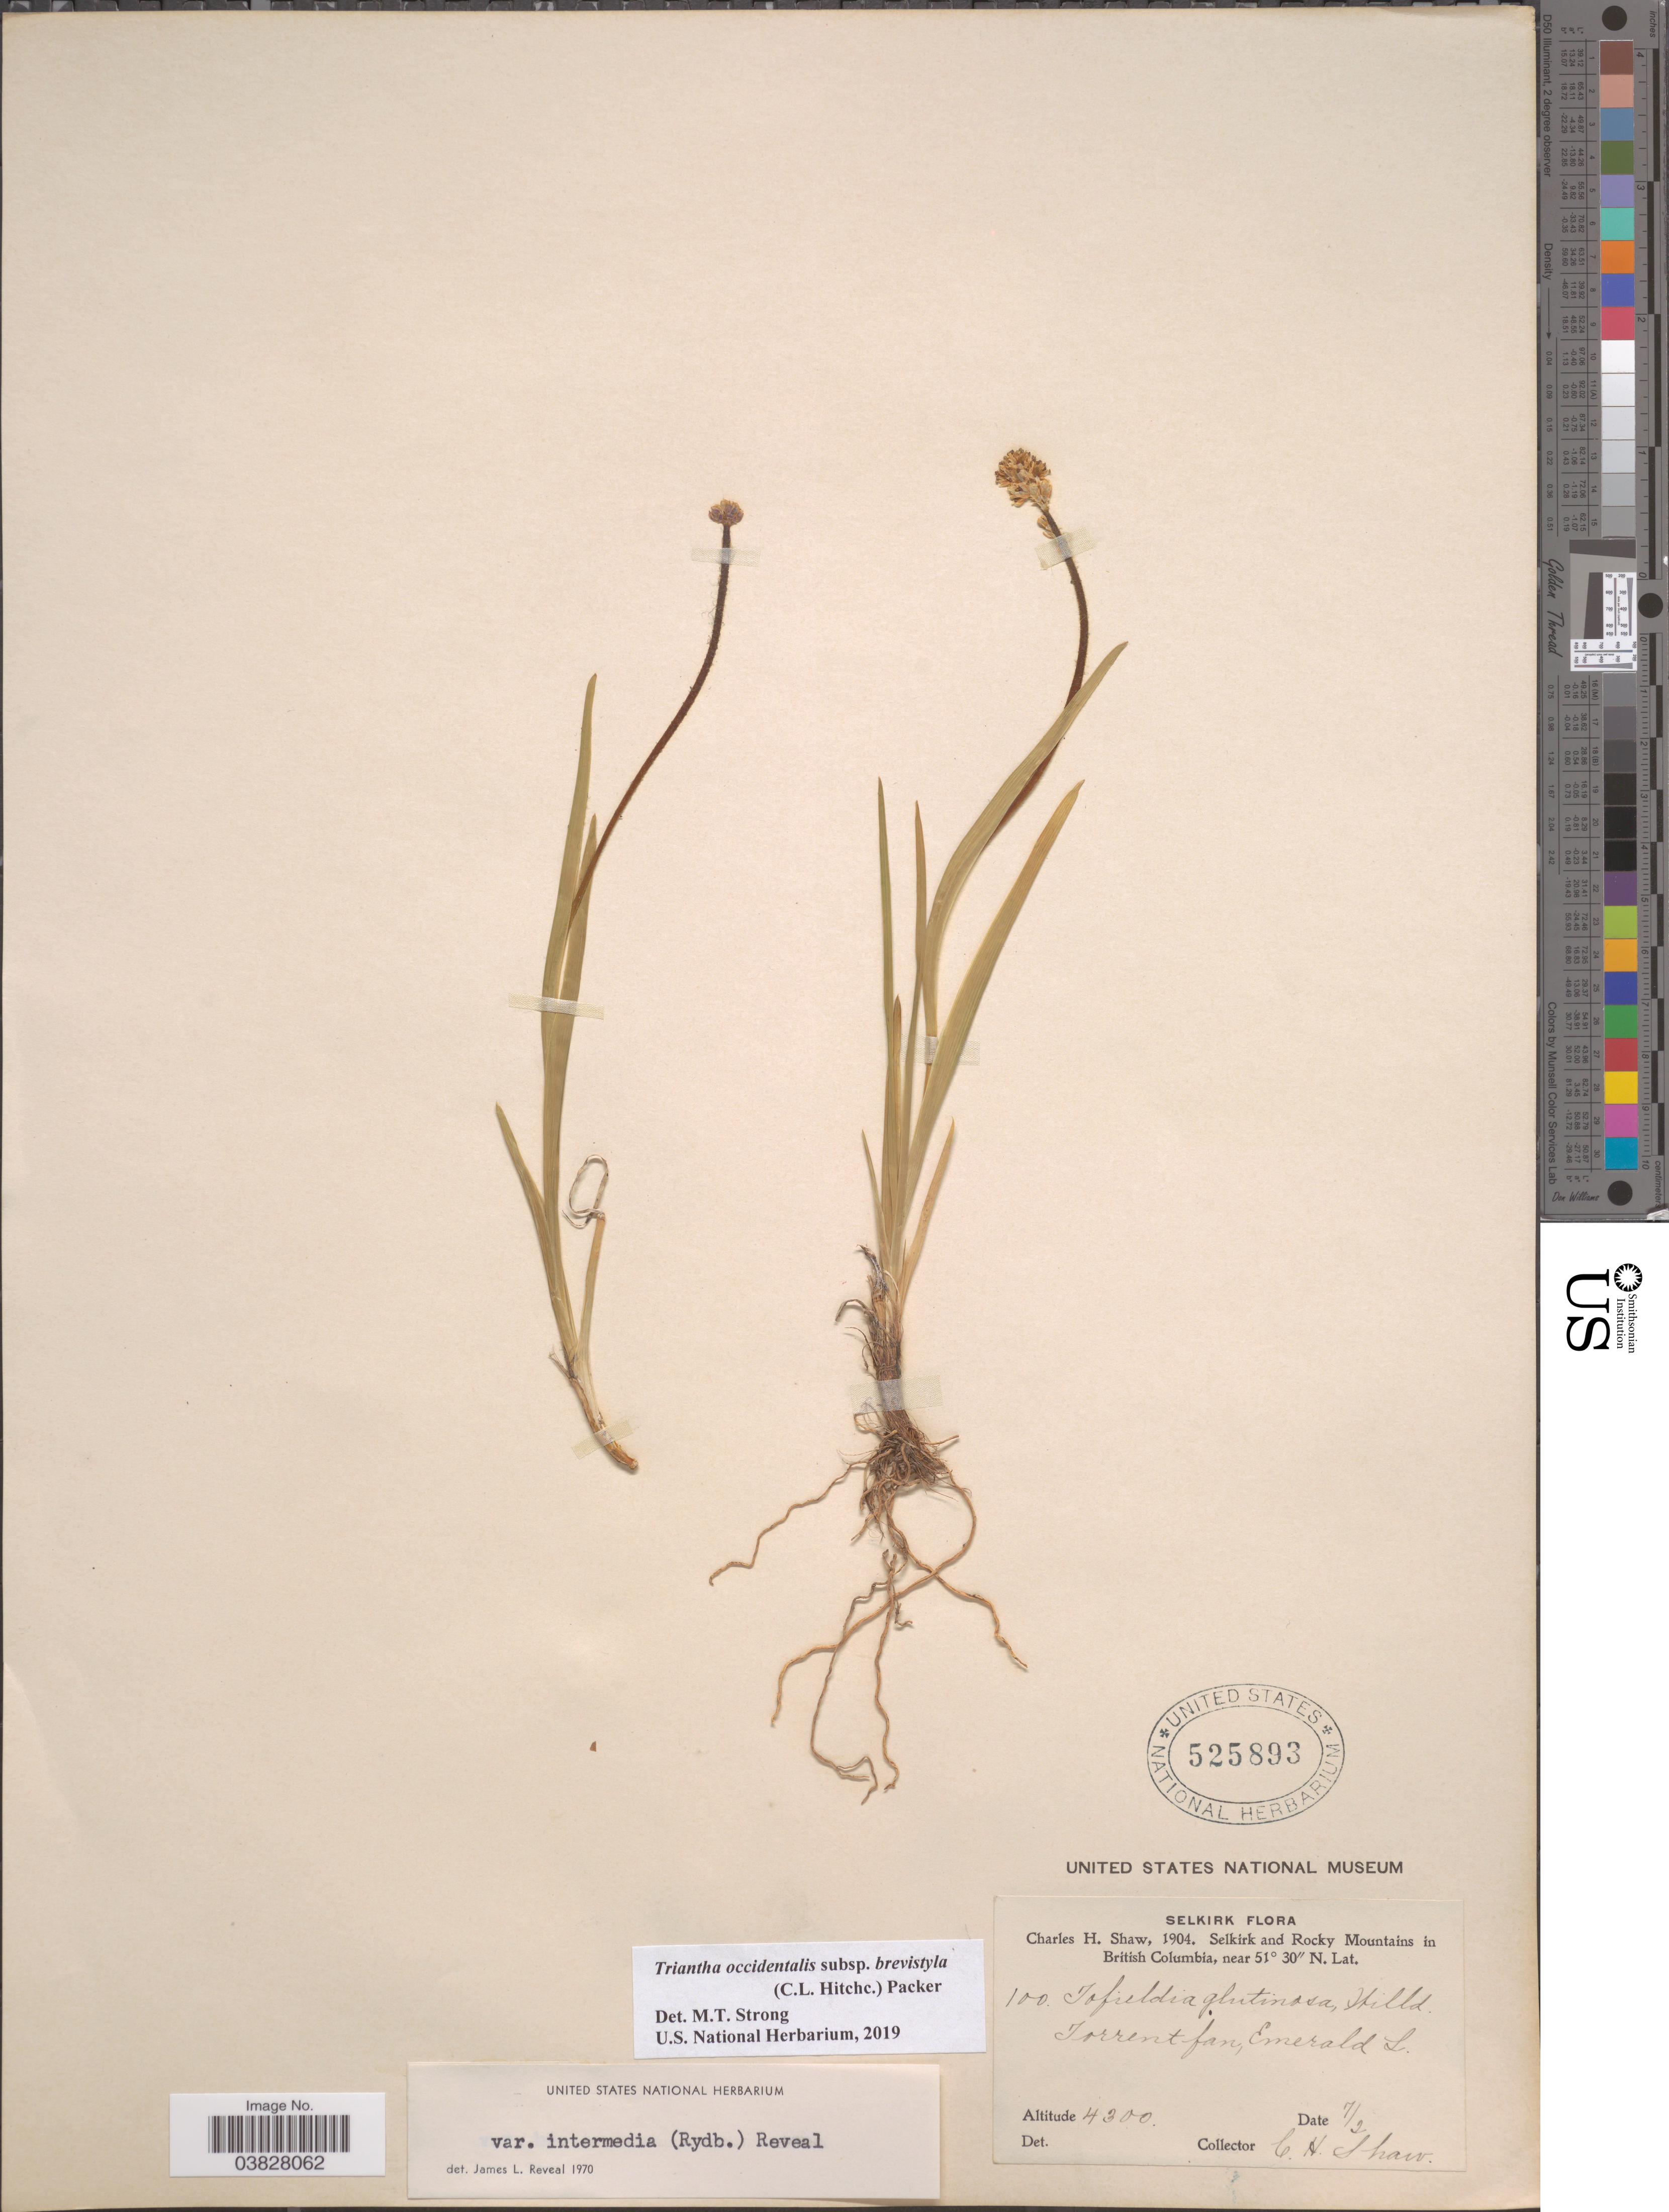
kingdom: Plantae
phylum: Tracheophyta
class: Liliopsida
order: Alismatales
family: Tofieldiaceae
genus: Triantha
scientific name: Triantha occidentalis subsp. brevistyla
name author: (C.L. Hitchc.) Packer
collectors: C. H. Shaw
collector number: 100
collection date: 1904-07-02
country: Canada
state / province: British Columbia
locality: Selkirk. Selkirk and Rocky Mountains. Torrent fan, Emerald L.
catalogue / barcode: US 525893